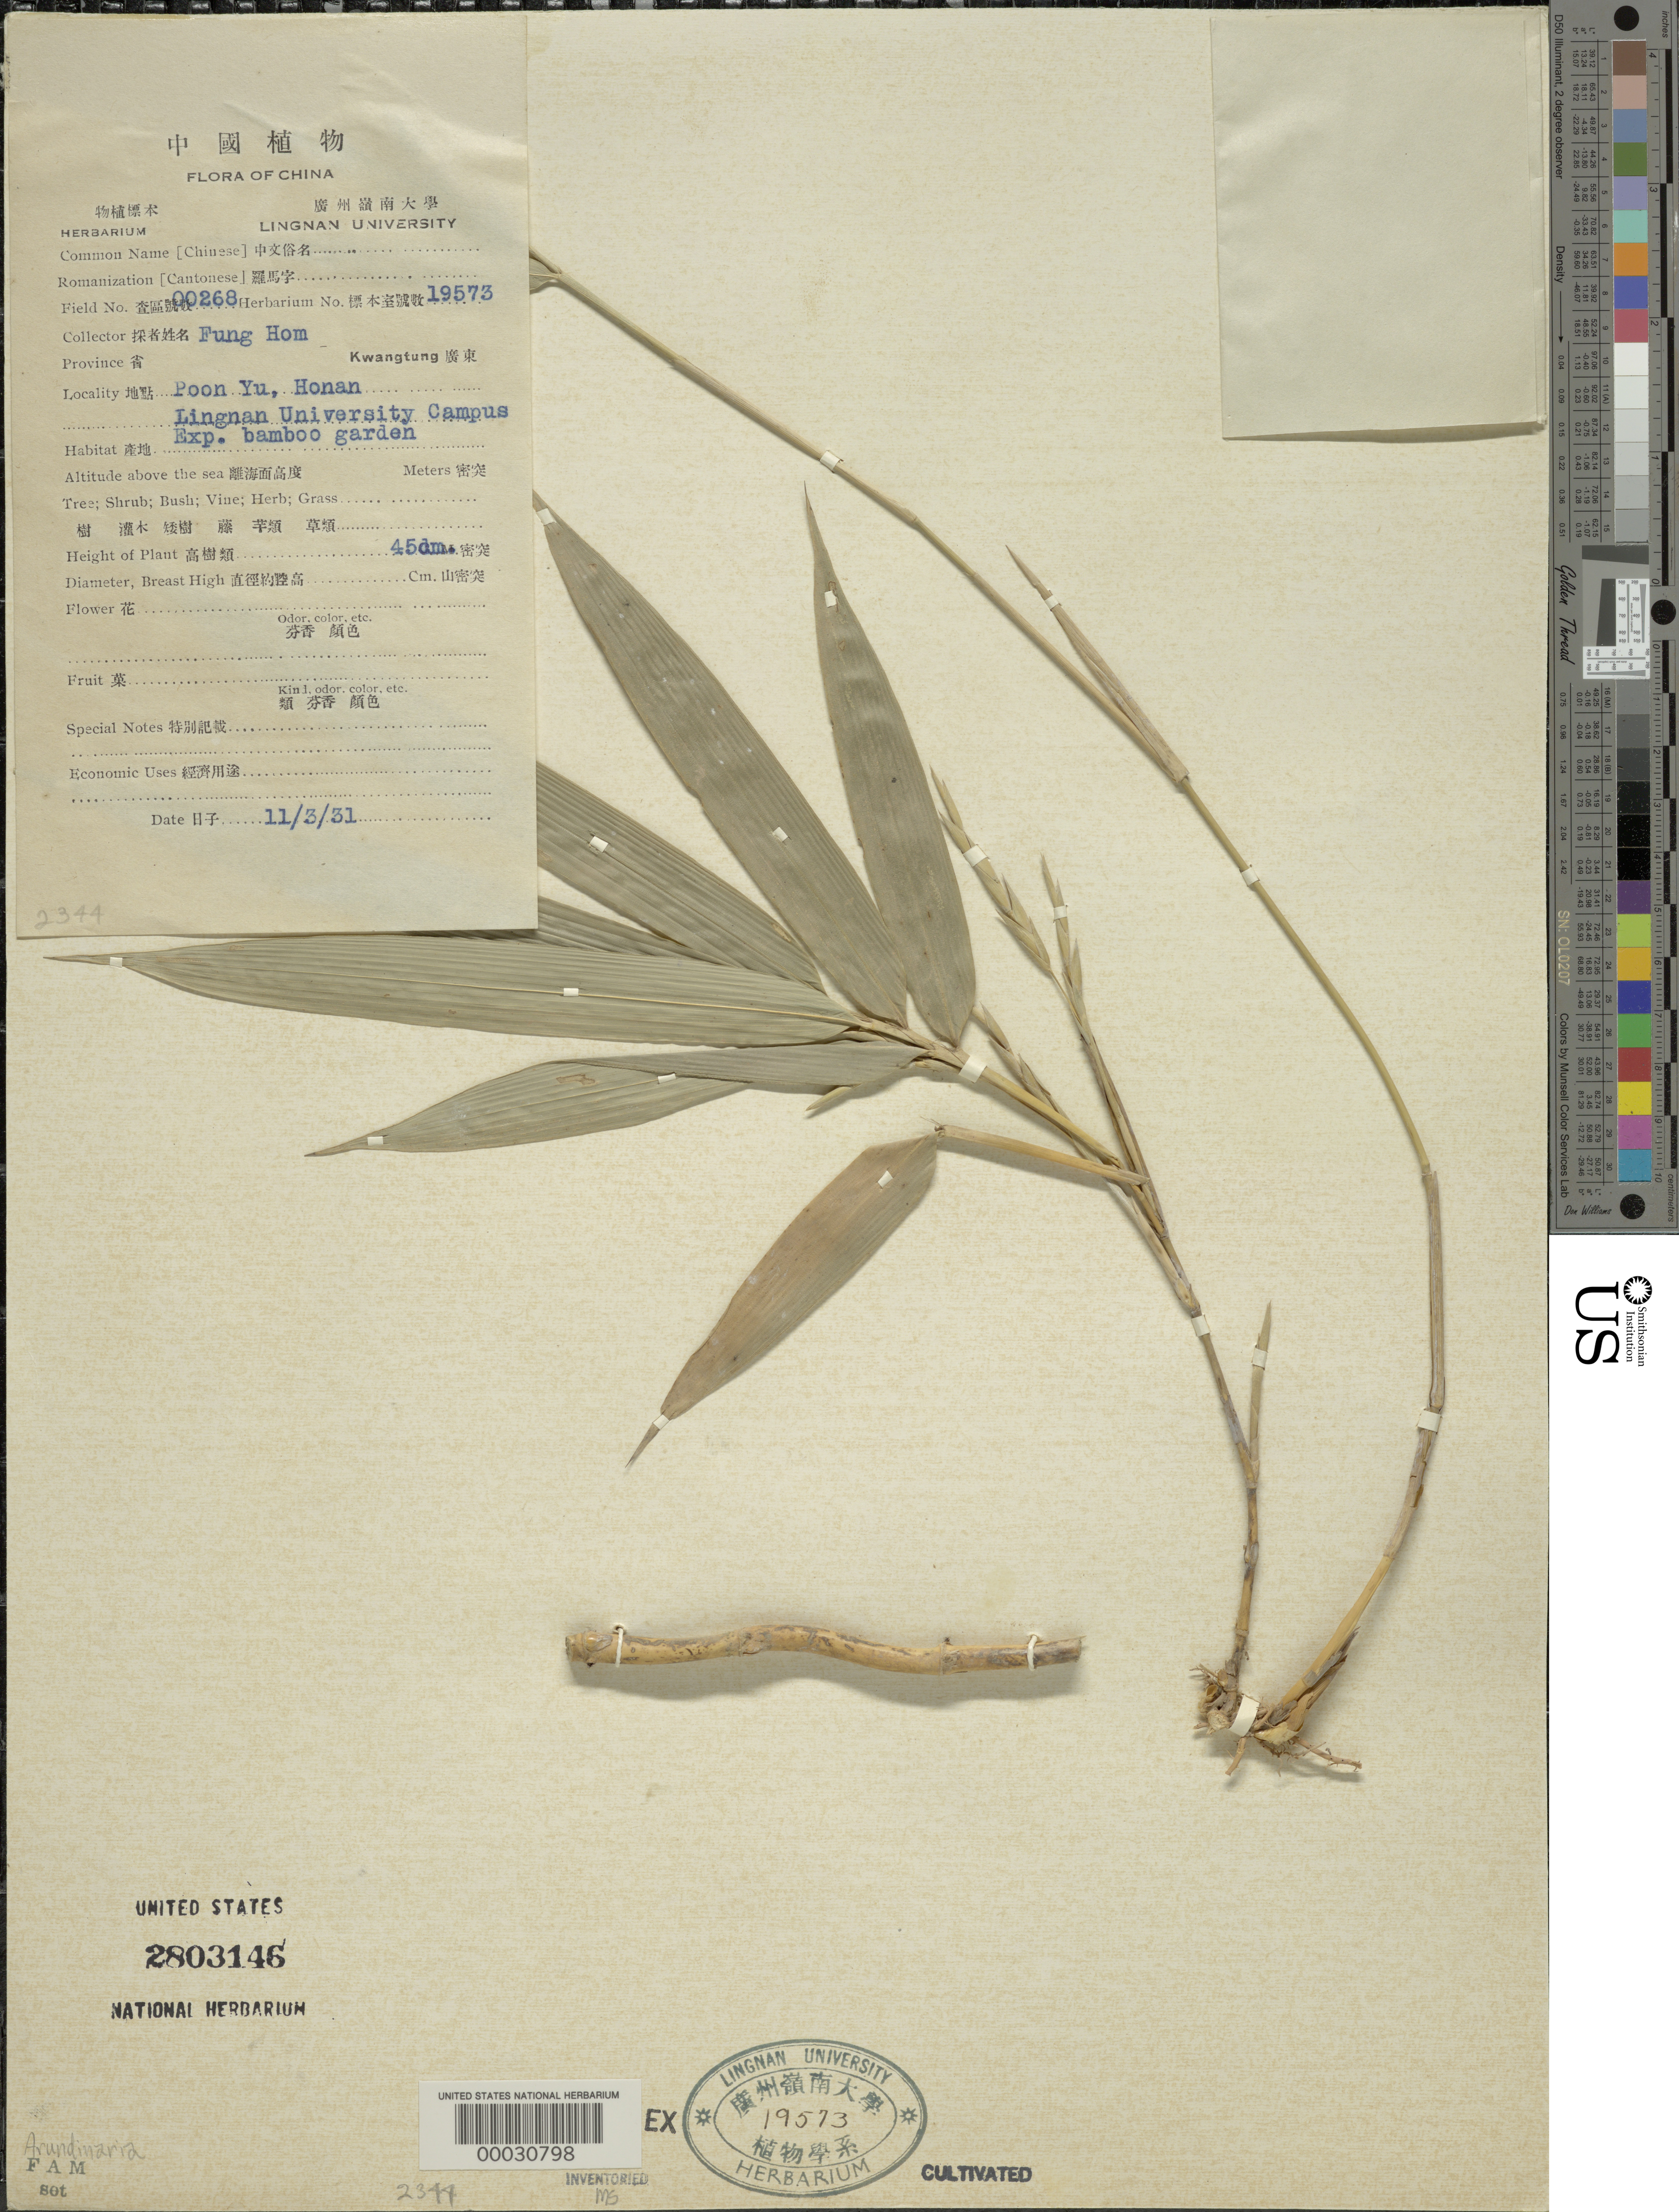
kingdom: Plantae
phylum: Tracheophyta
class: Liliopsida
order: Poales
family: Poaceae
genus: Sasamorpha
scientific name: Sasamorpha sp.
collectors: H. L. Fung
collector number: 268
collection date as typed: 03 Nov 1931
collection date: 1931-11-03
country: China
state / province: Guangdong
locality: Lingnan university bamboo garden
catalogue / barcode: US 2803146